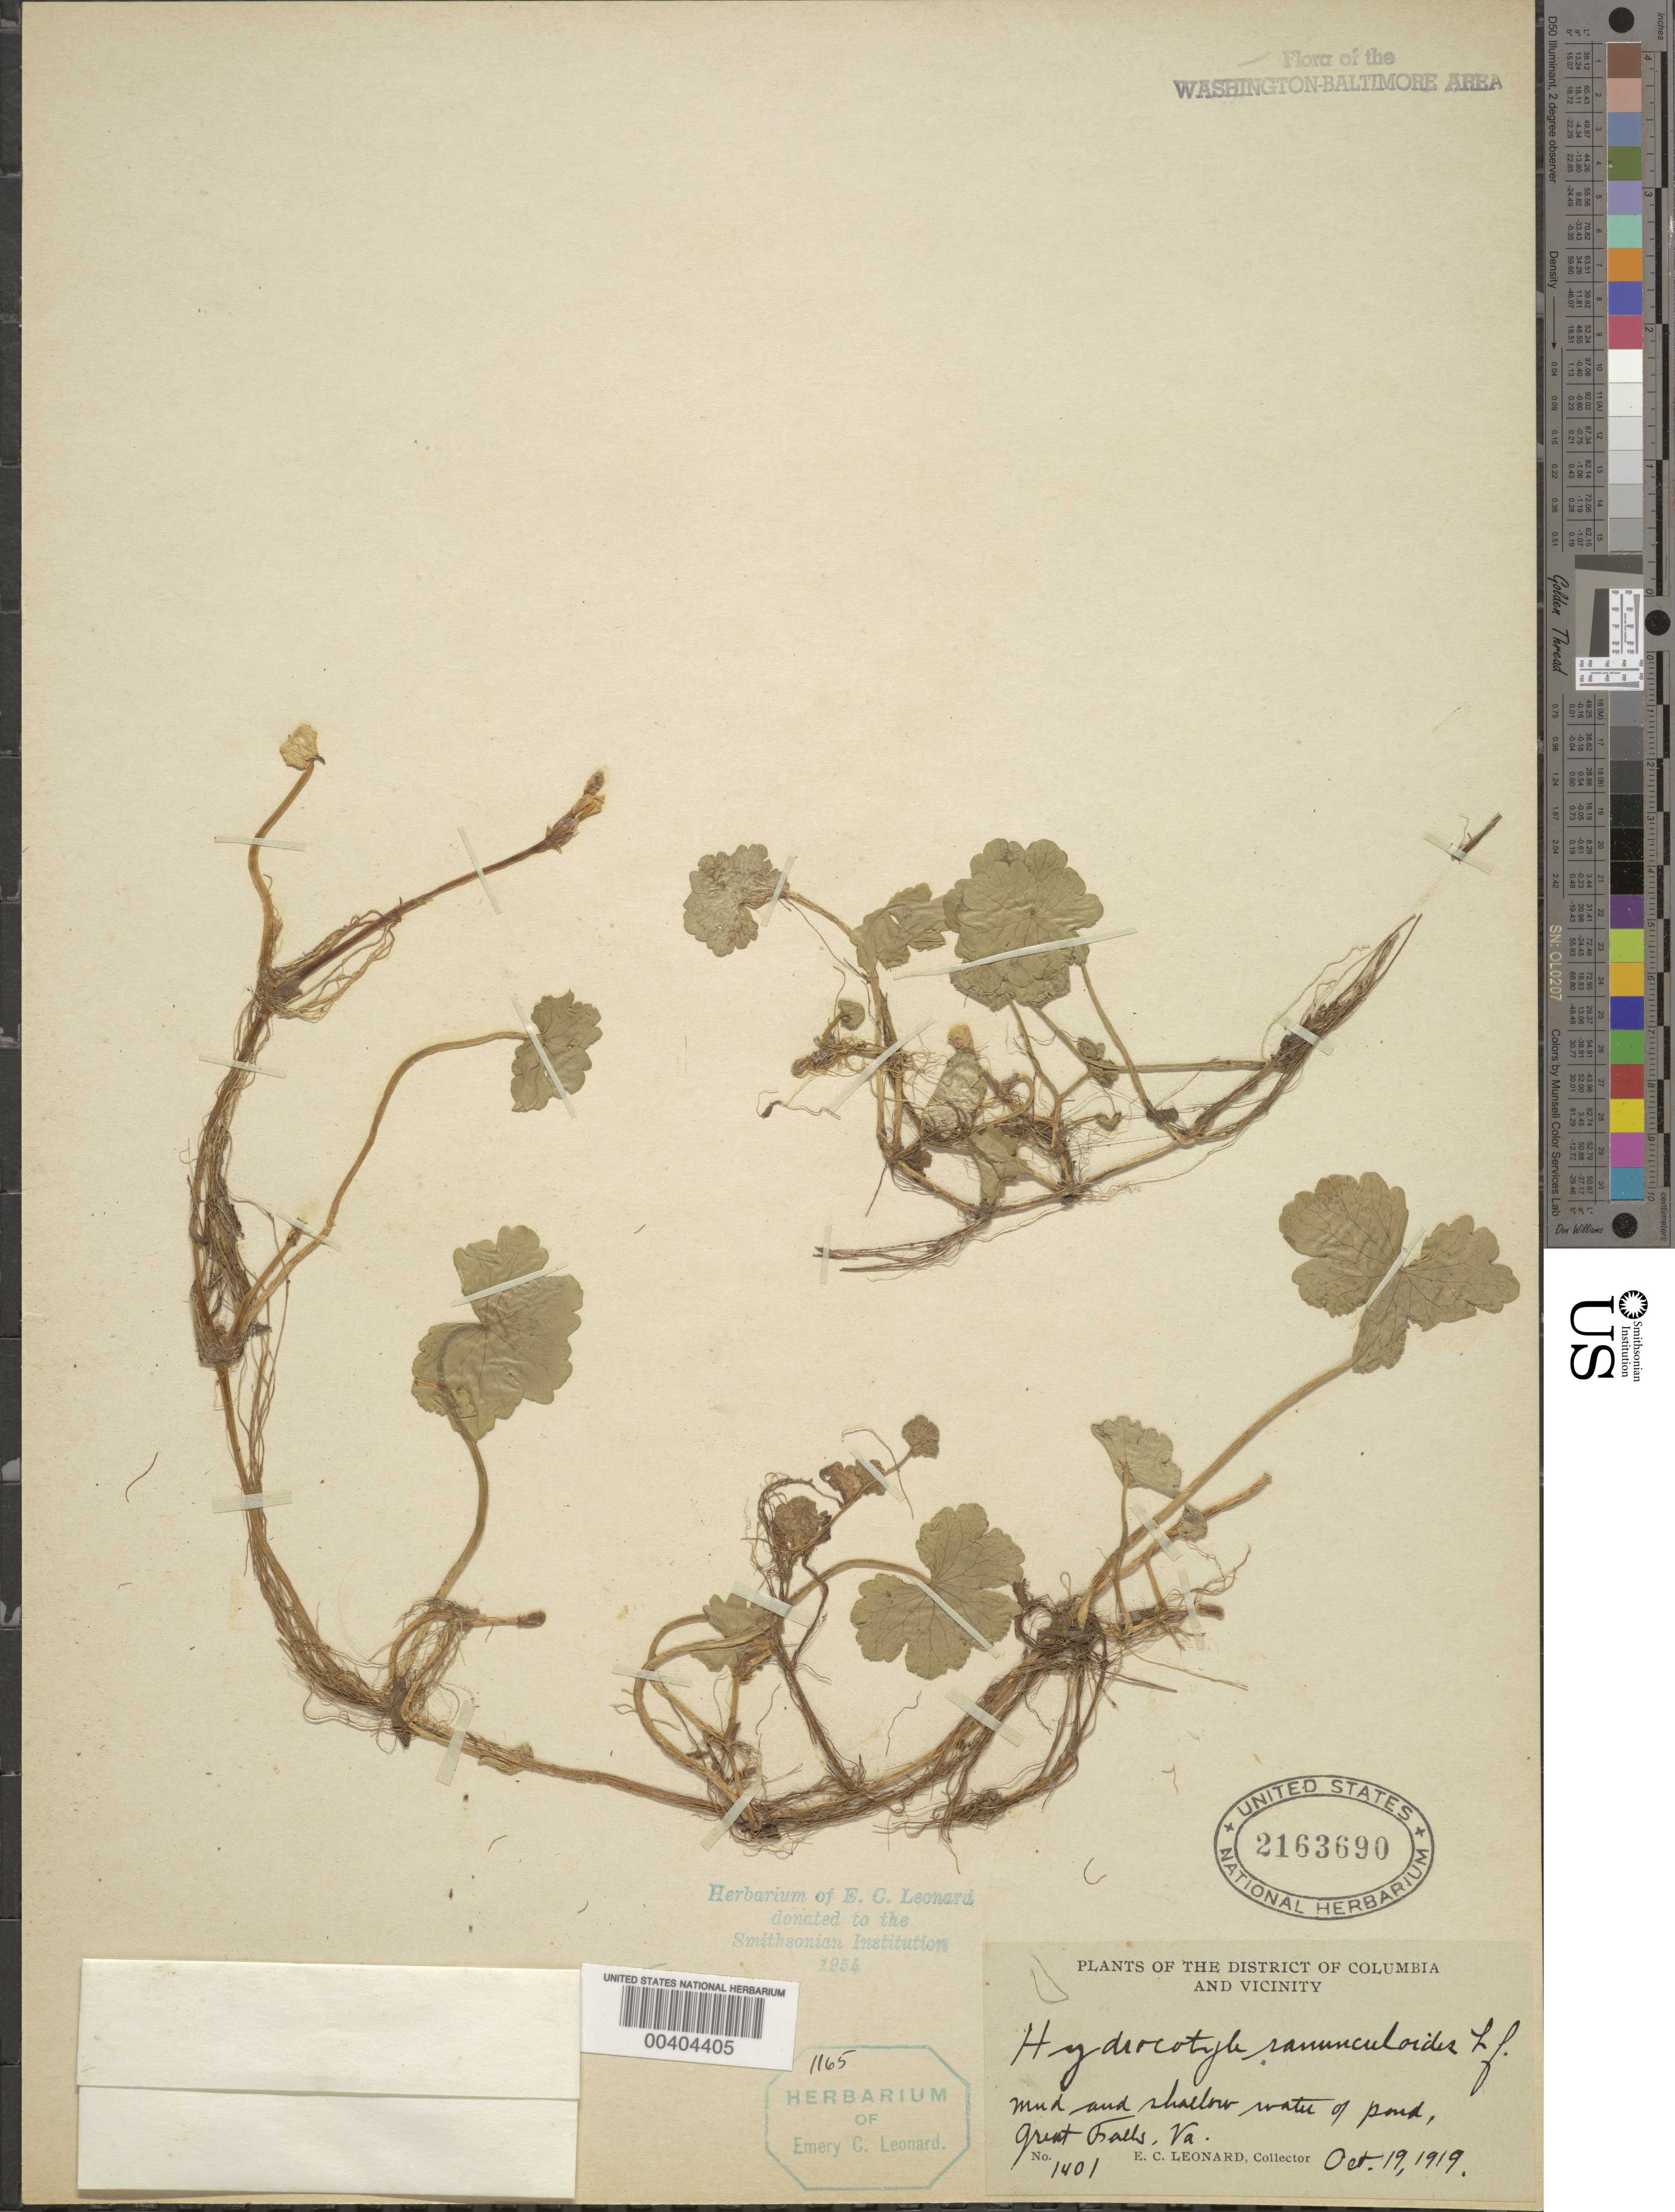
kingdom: Plantae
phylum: Tracheophyta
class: Magnoliopsida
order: Apiales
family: Araliaceae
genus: Hydrocotyle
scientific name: Hydrocotyle ranunculoides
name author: L. f.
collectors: E. C. Leonard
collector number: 1401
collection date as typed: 19 Oct 1919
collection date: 1919-10-19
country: United States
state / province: Virginia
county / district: Fairfax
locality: Great Falls C. & O. Canal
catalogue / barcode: US 2163690